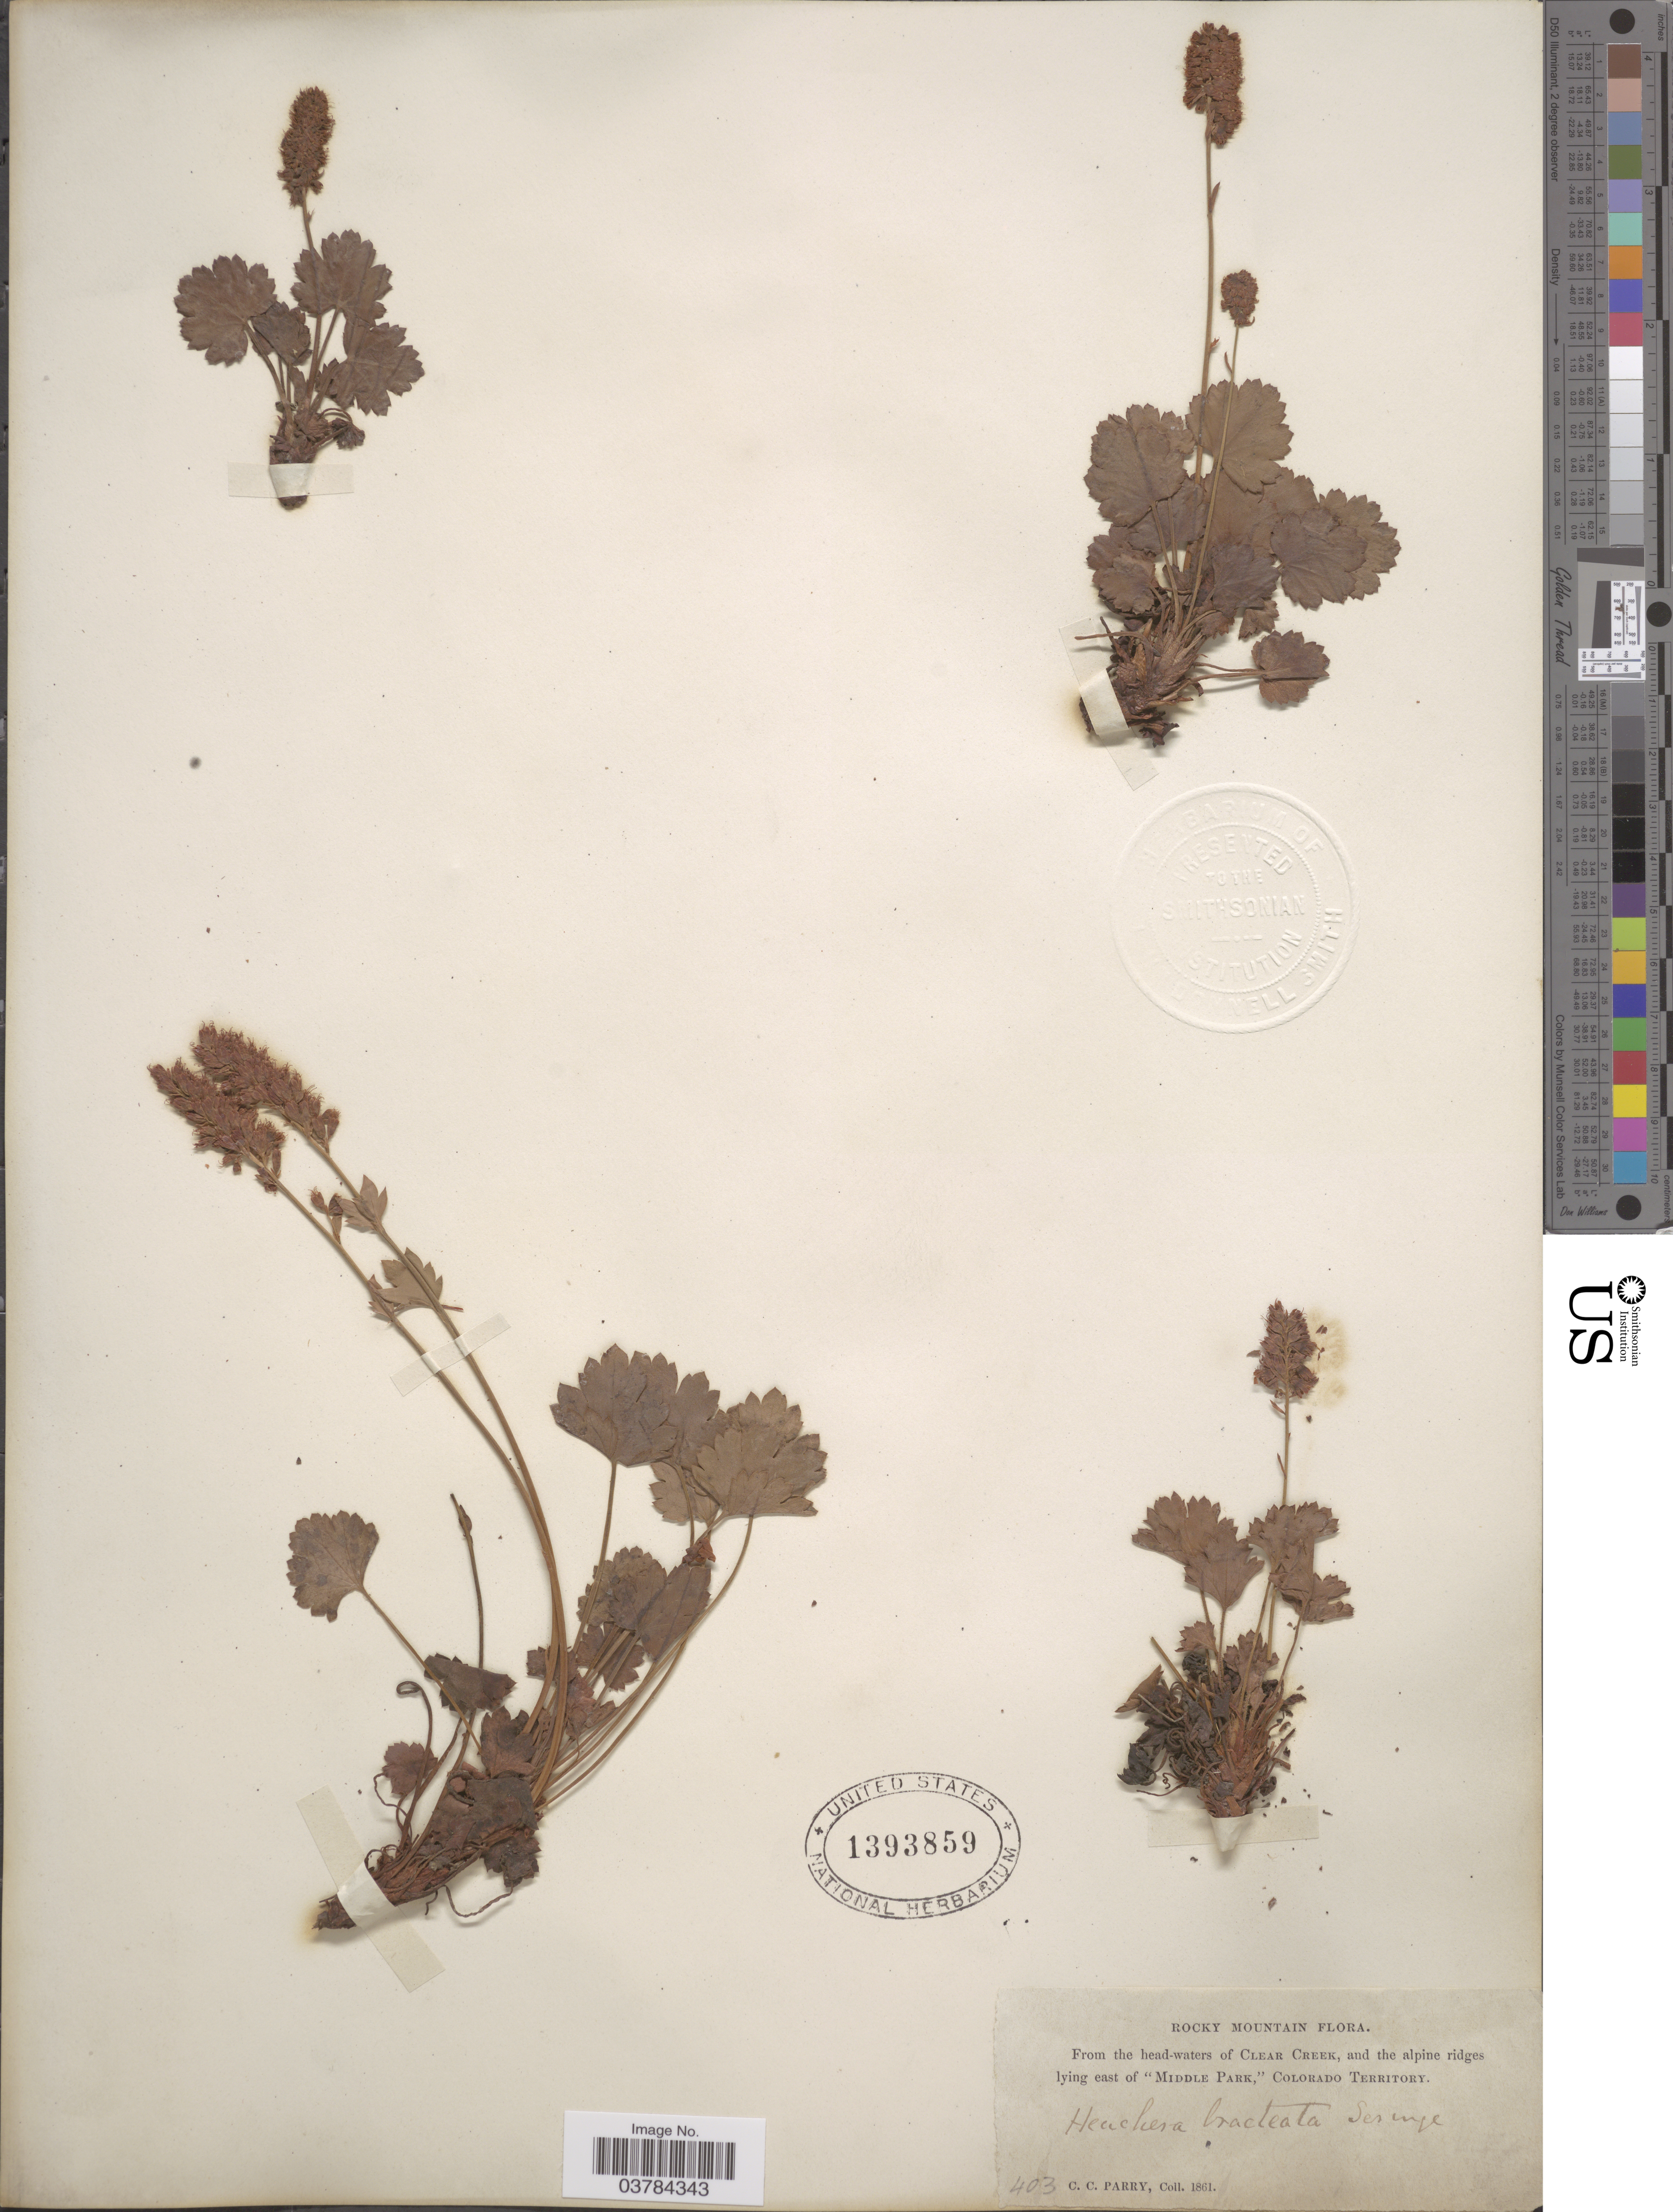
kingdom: Plantae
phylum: Tracheophyta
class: Magnoliopsida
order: Saxifragales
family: Saxifragaceae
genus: Heuchera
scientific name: Heuchera bracteata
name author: (Torr.) Ser.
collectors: C. C. Parry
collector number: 403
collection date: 1861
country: United States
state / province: Colorado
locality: Rocky Mountain. From the head-waters of Clear Creek, and the alpine ridges lying east of "Middle Park".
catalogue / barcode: US 1393859